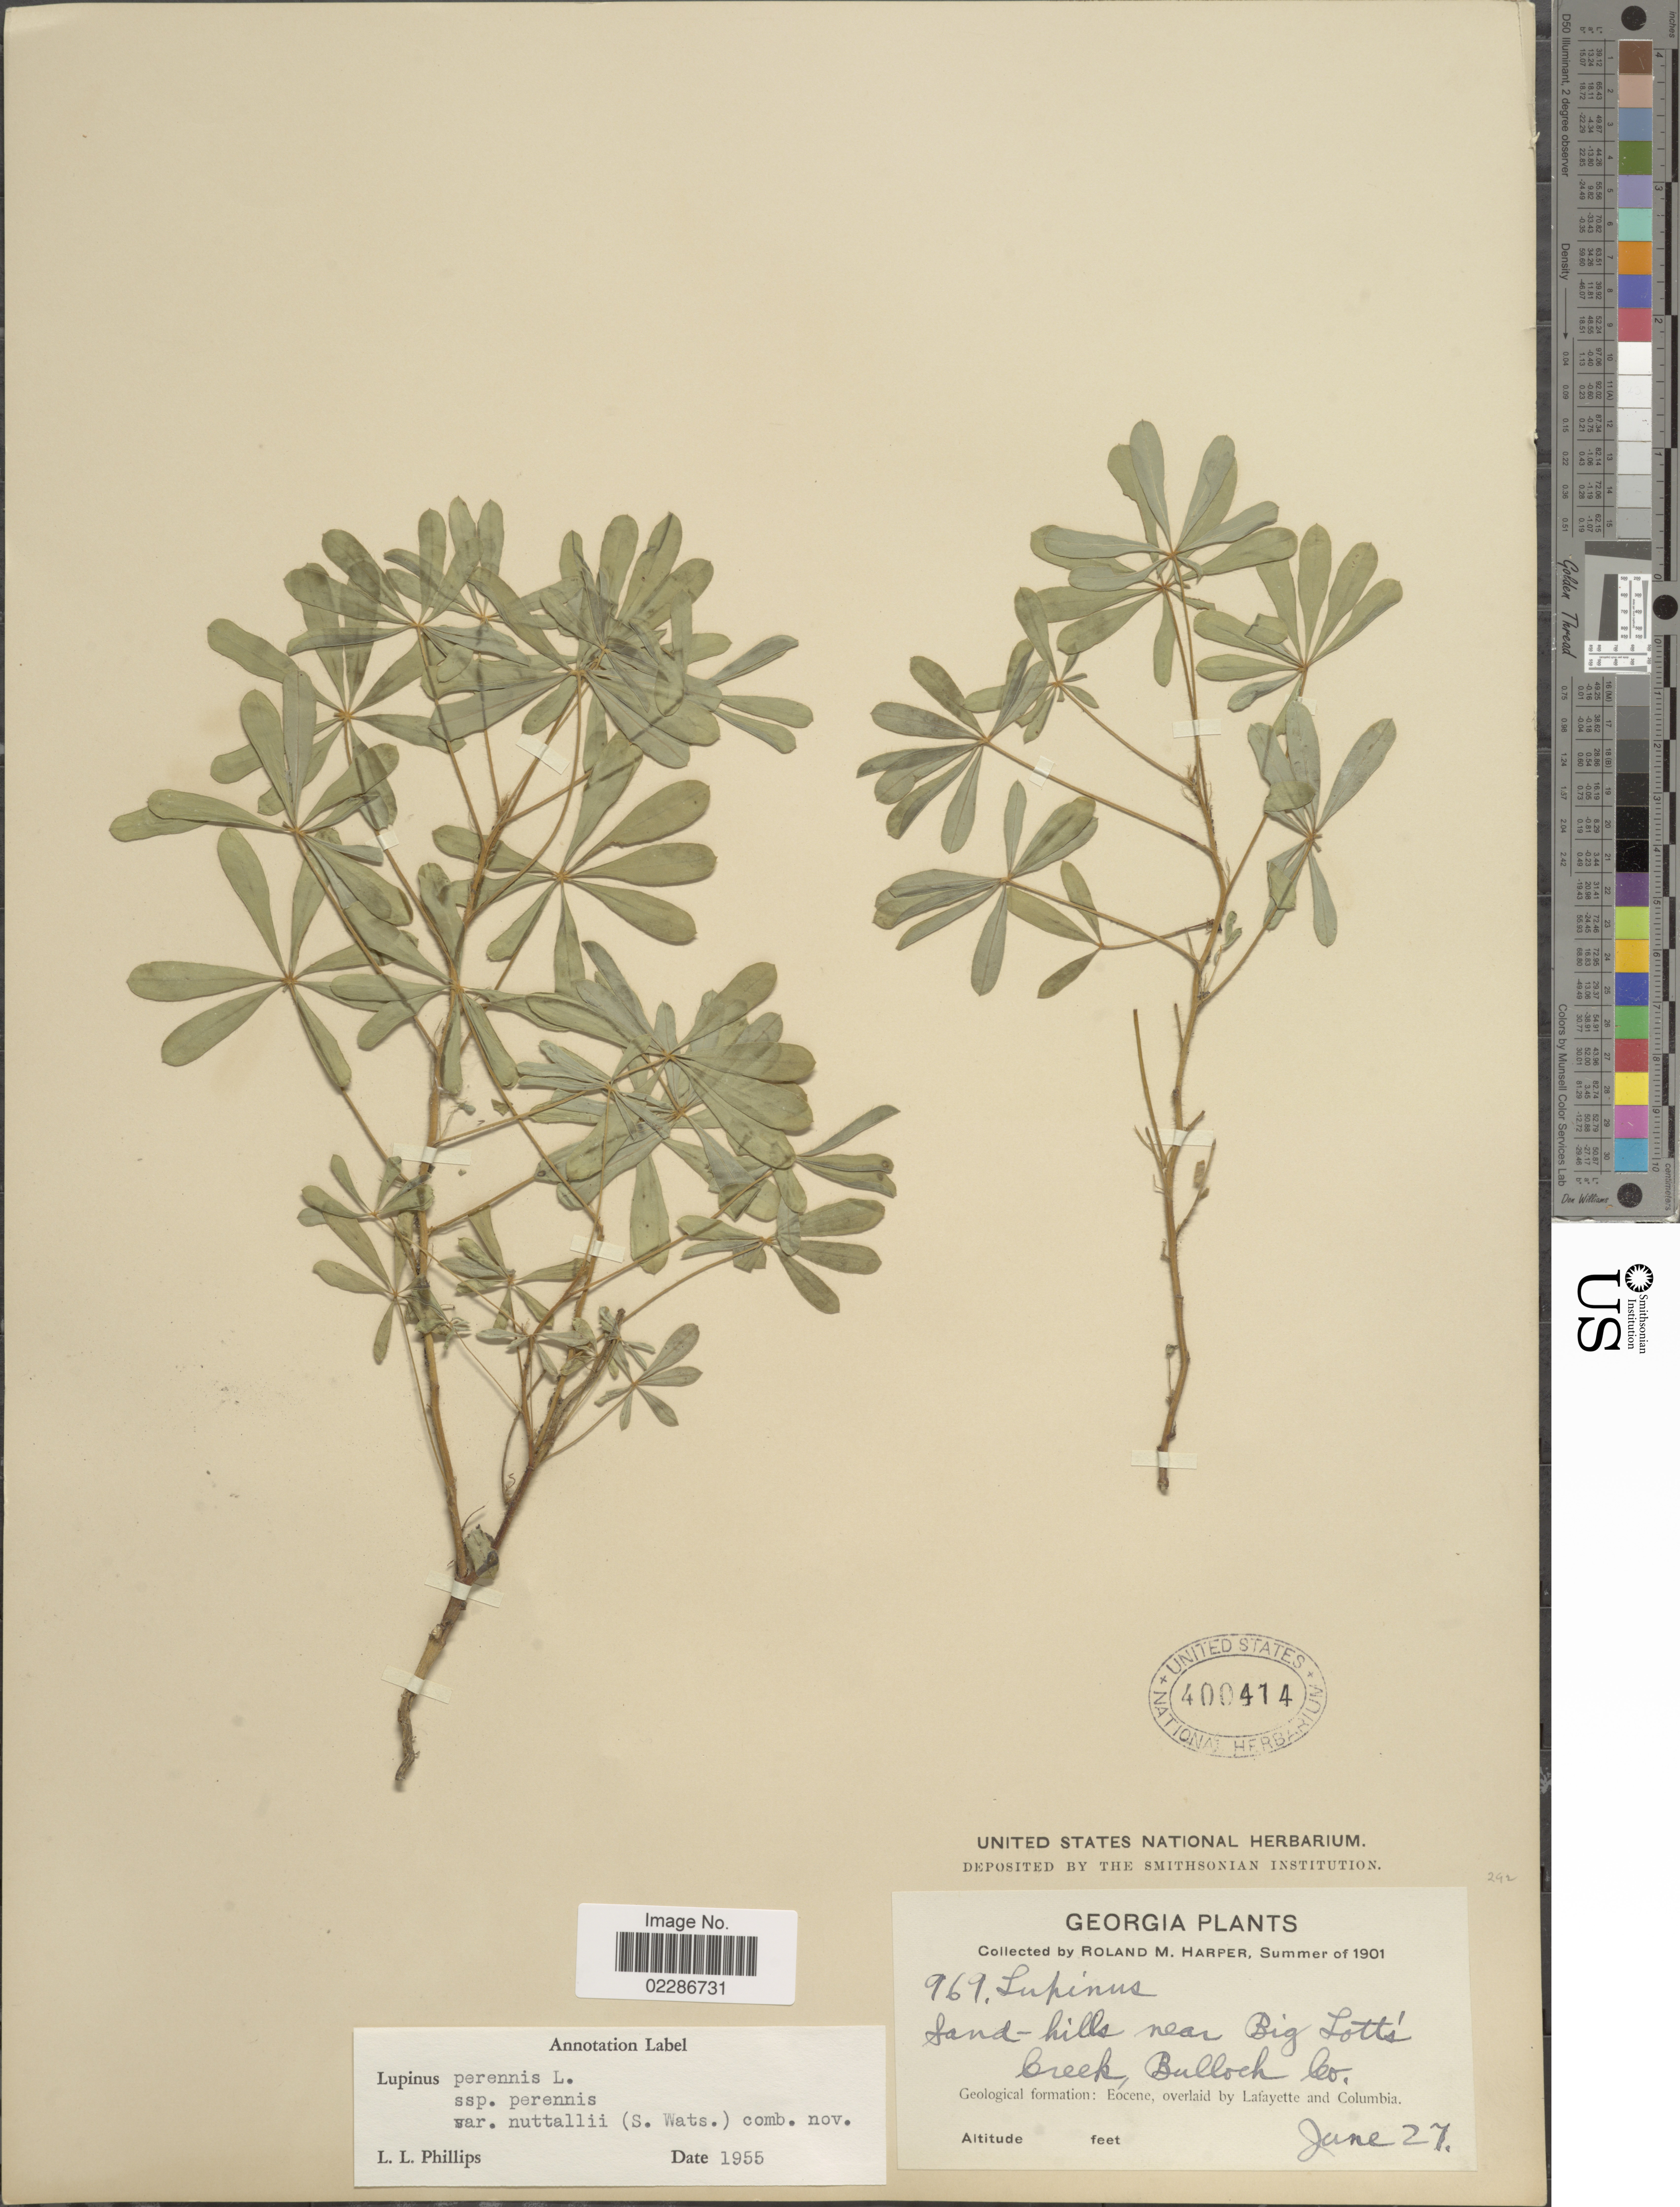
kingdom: Plantae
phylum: Tracheophyta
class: Magnoliopsida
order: Fabales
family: Fabaceae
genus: Lupinus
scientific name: Lupinus perennis subsp. gracilis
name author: (Chapm.) D.B. Dunn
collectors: R. M. Harper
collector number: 969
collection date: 1901-06-27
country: United States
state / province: Georgia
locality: Sand-hills near Big Lott's Creek, Bulloch Co, Geological formation: Eocene, over;aid by Lafayette and Columbia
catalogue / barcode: US 400414